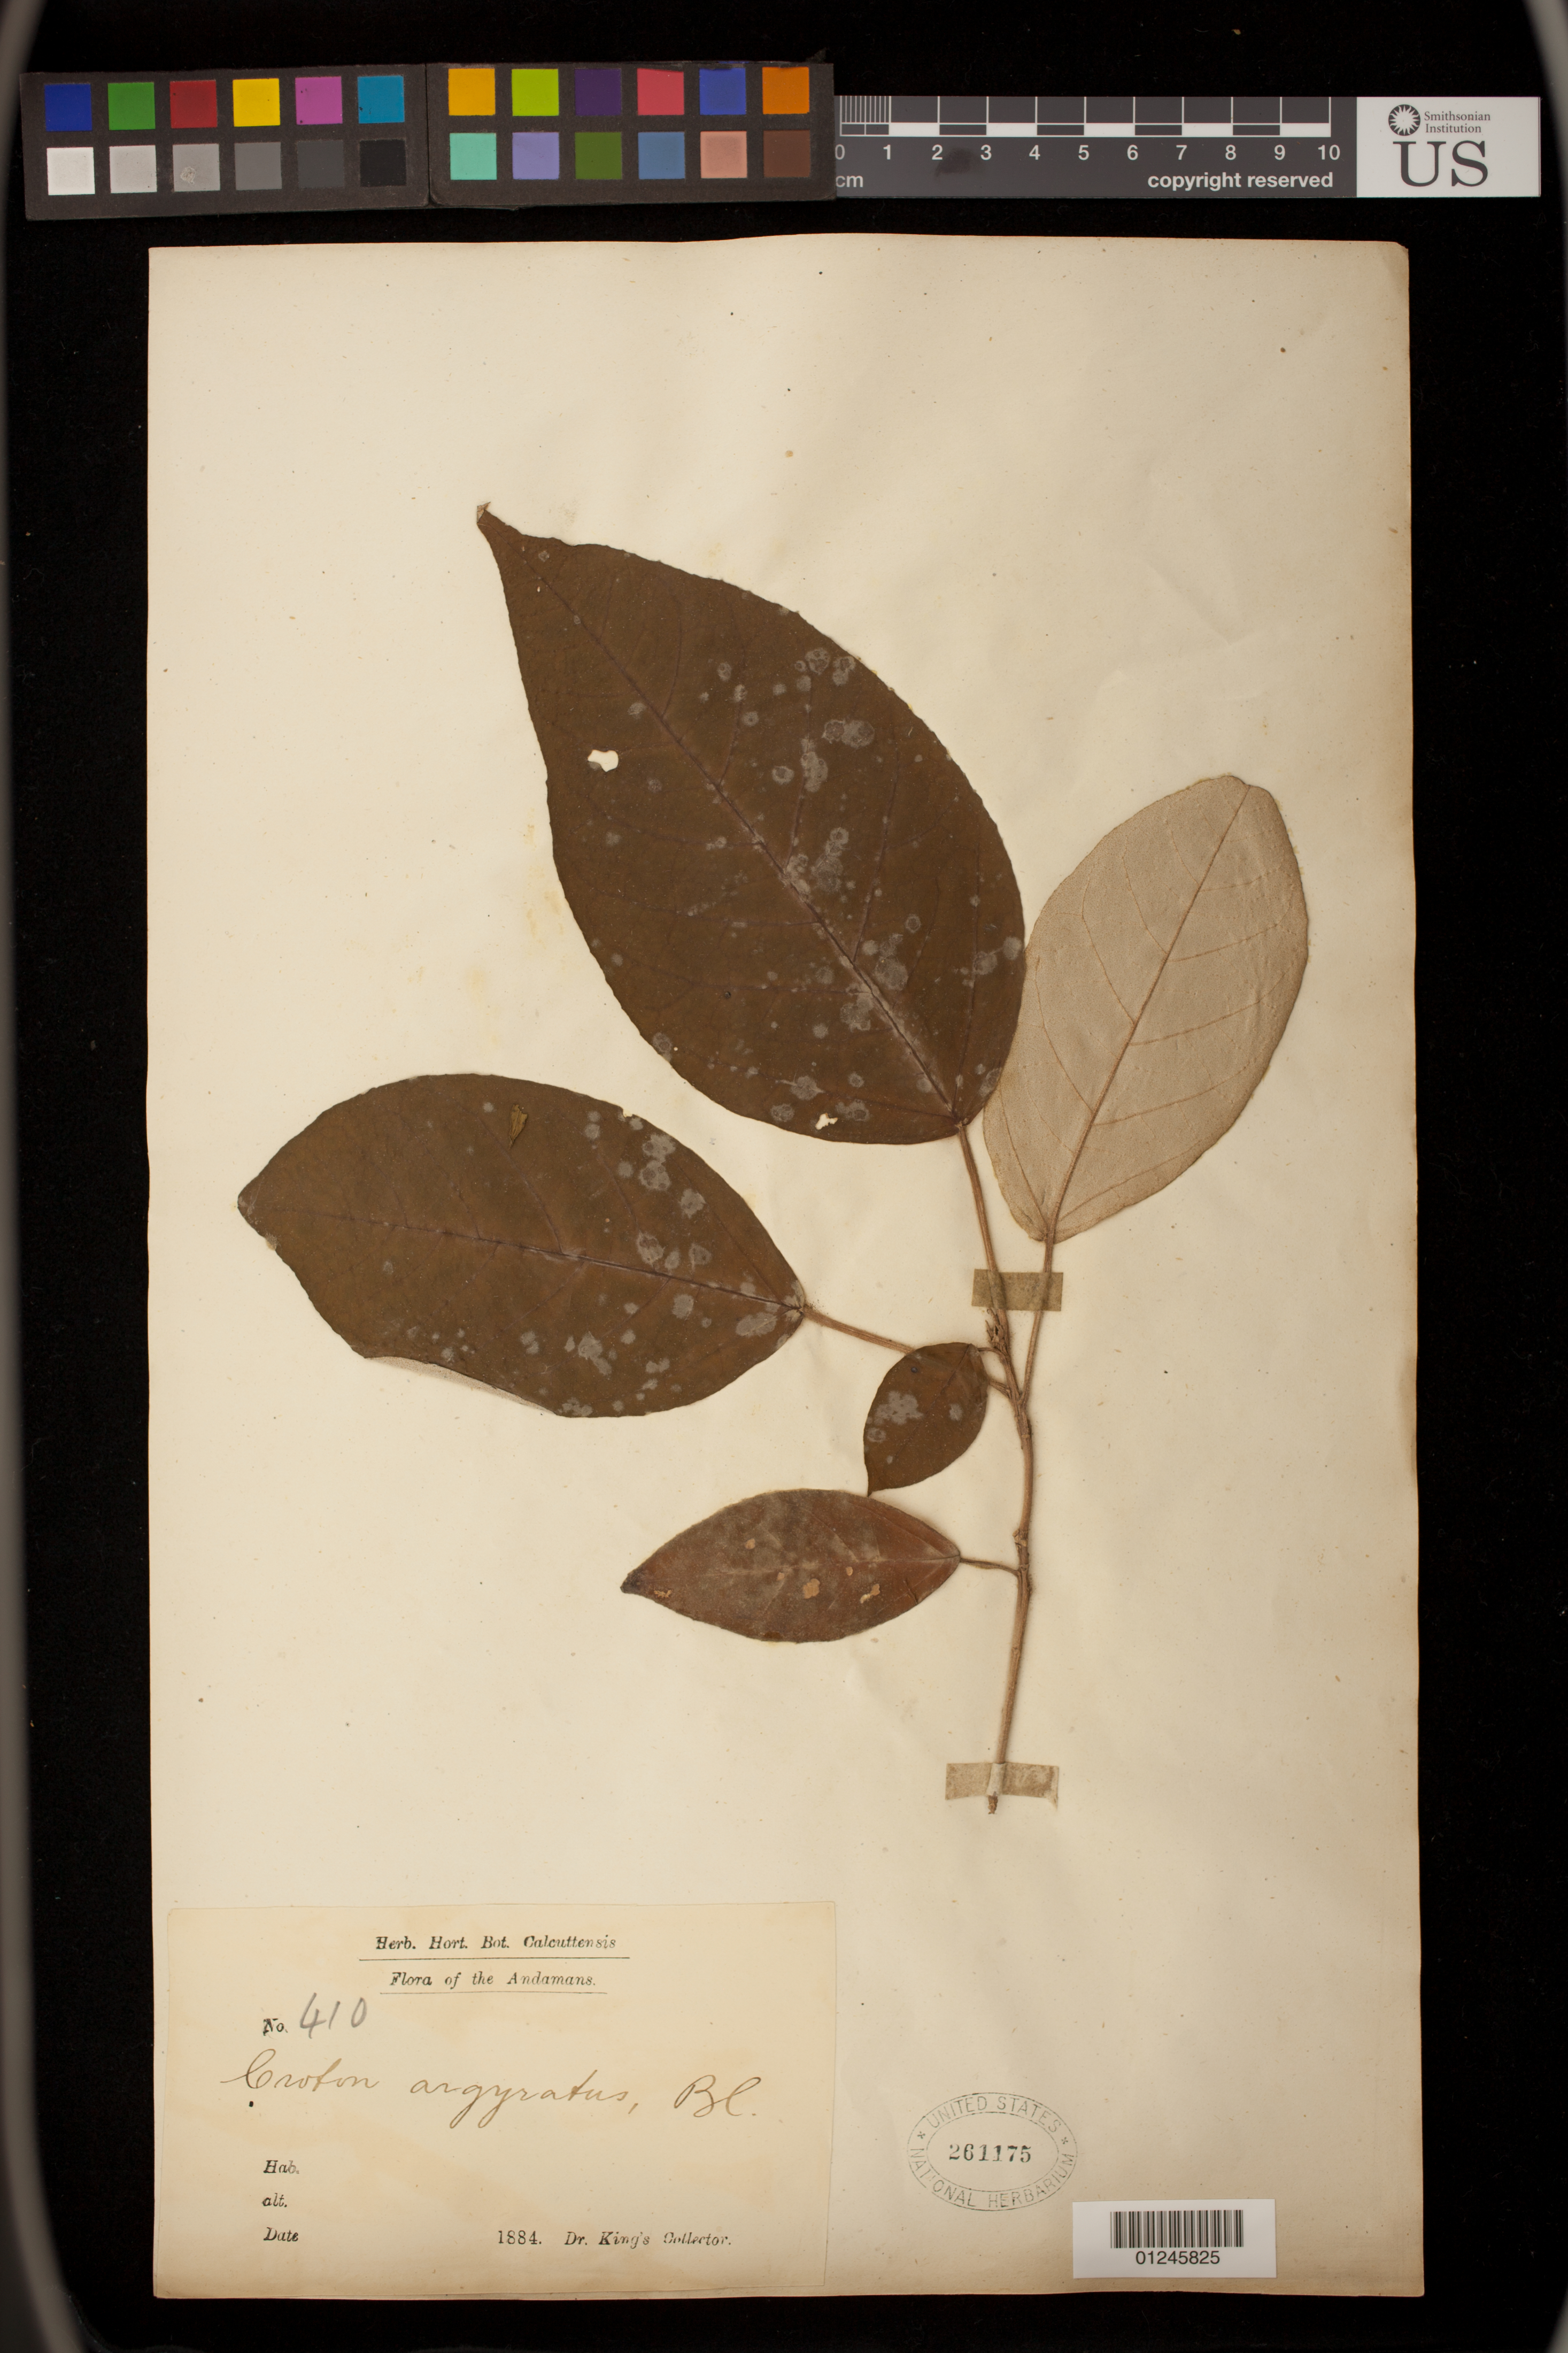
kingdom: Plantae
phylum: Tracheophyta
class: Magnoliopsida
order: Malpighiales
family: Euphorbiaceae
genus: Croton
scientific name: Croton argyratus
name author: Blume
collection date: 1994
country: India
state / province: Andaman and Nicobar Islands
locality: Andamans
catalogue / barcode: US 261175